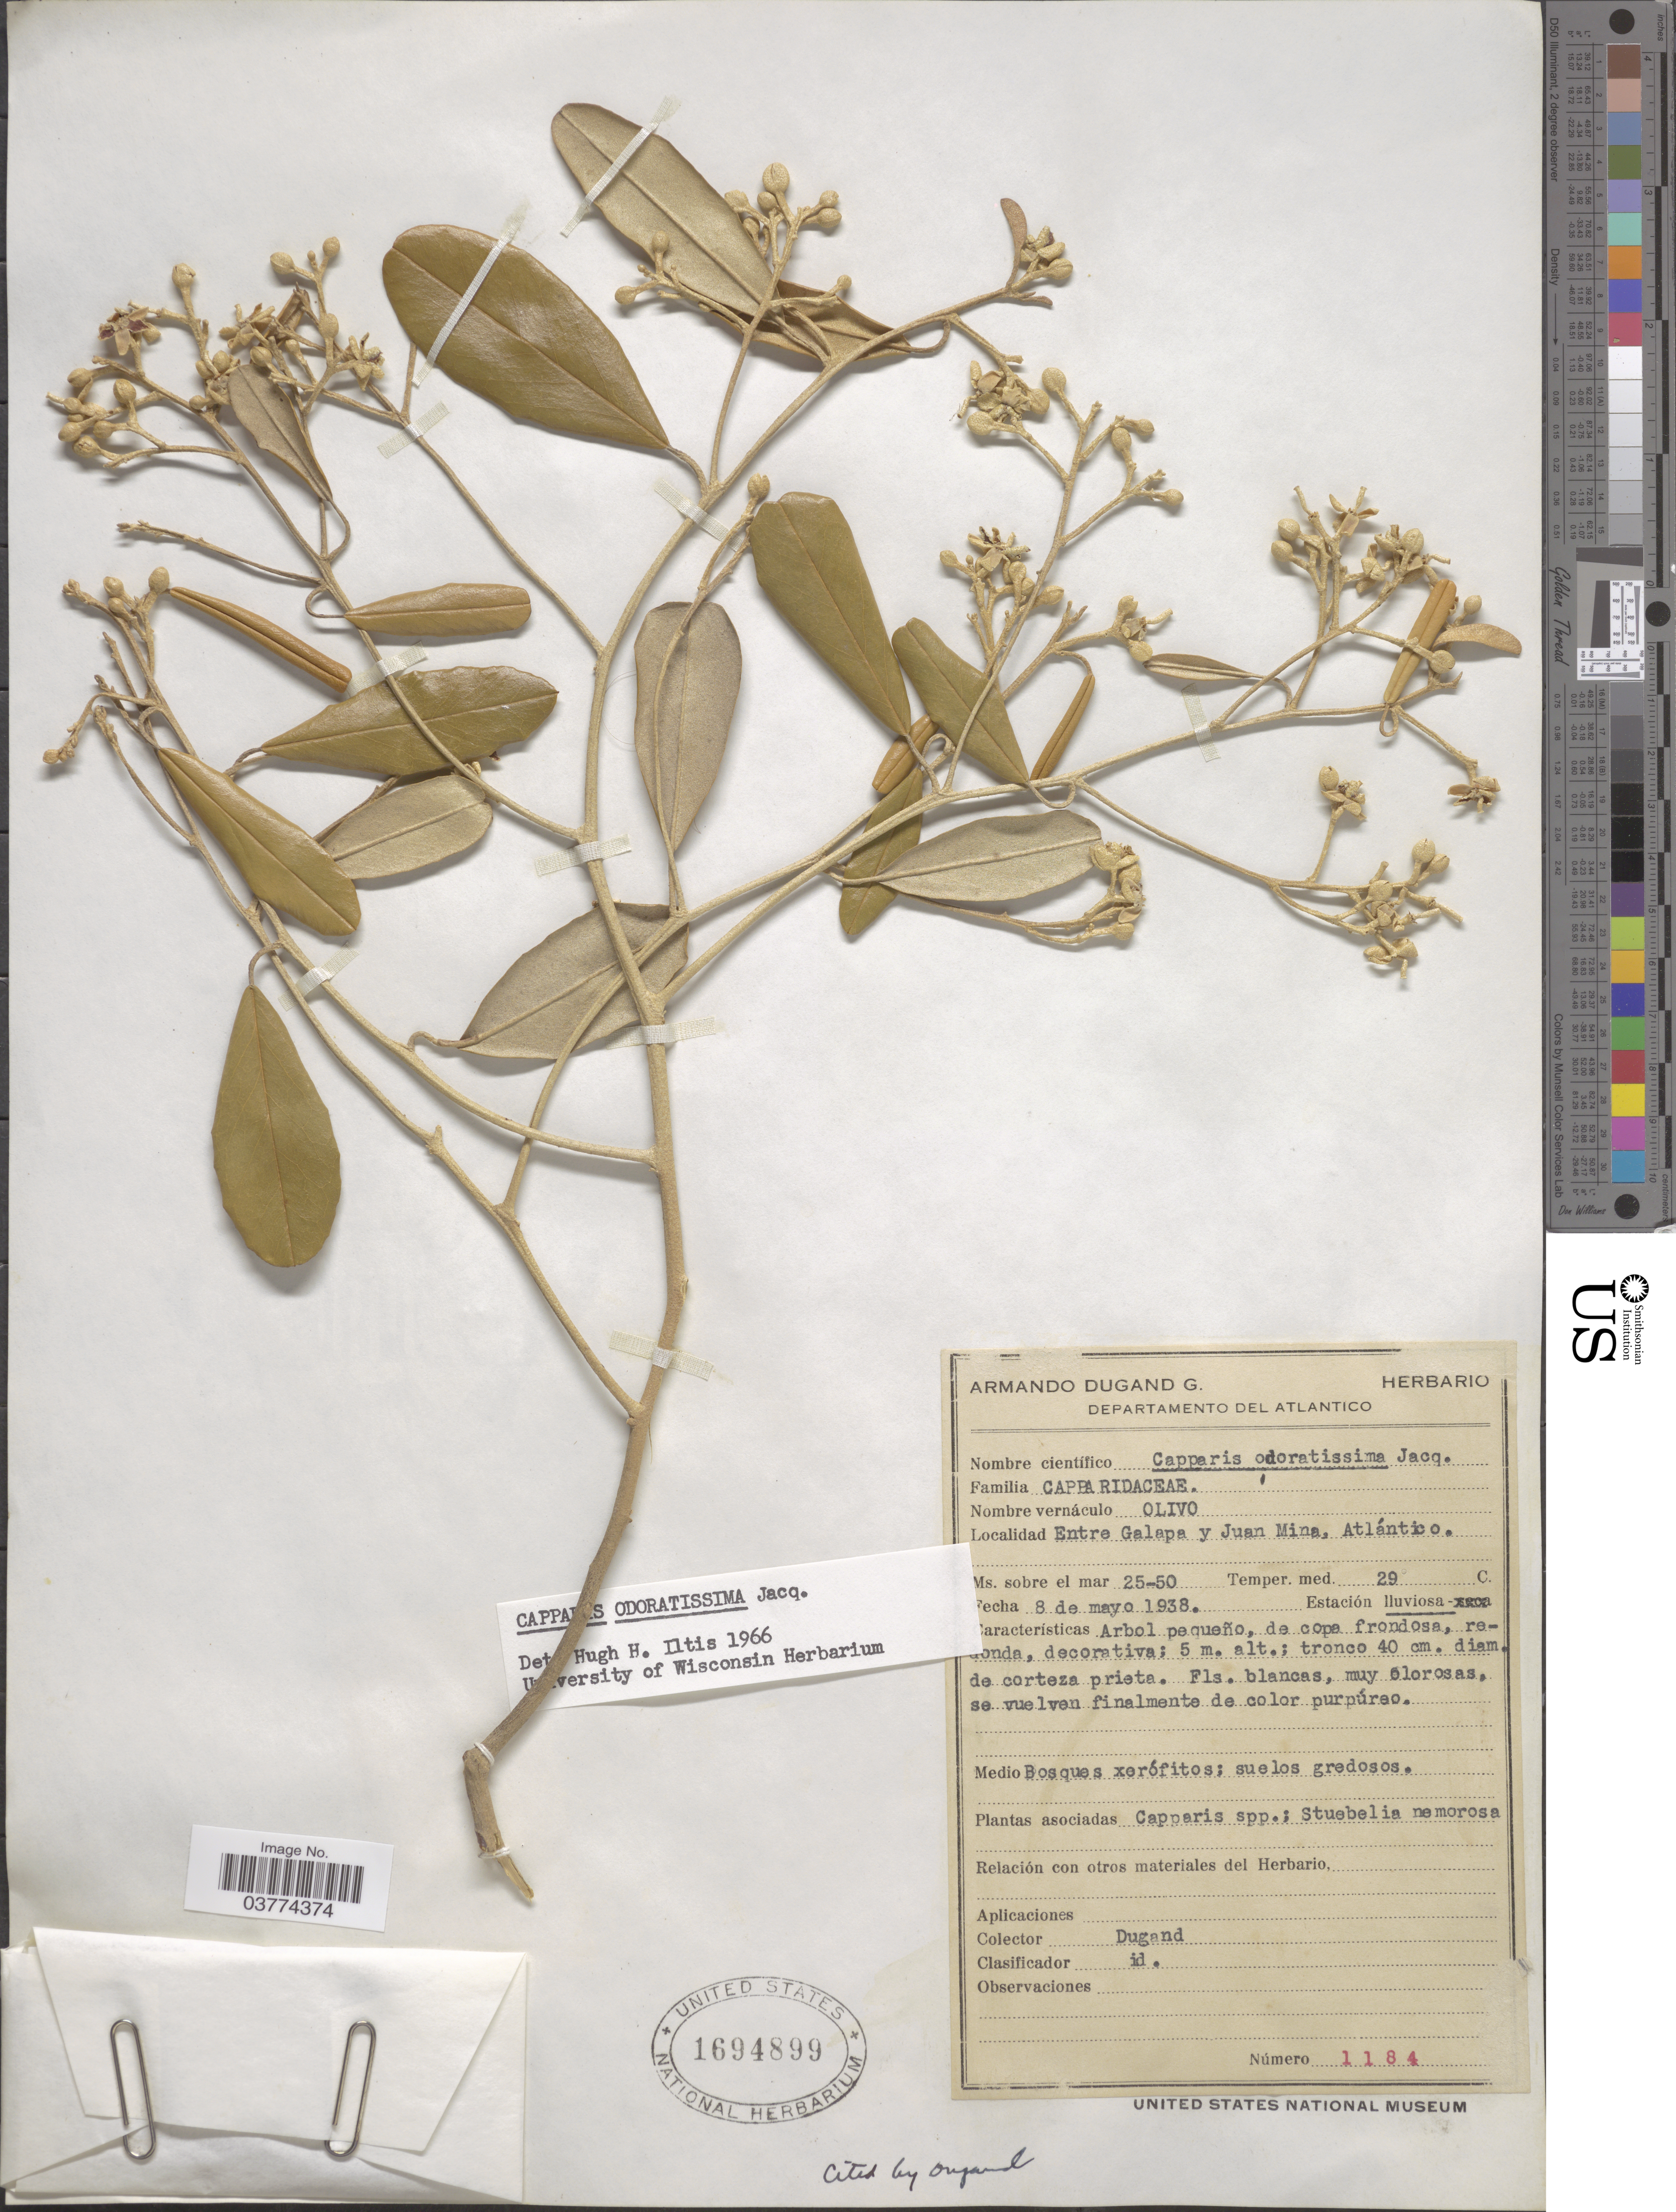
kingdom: Plantae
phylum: Tracheophyta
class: Magnoliopsida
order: Brassicales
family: Capparaceae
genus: Quadrella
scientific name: Quadrella odoratissima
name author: (Jacq.) Hutch.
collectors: A. Dugand G.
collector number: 1184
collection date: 1938-05-08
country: Colombia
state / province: Atlántico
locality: Entre Galapa y Juan Mina.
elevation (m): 25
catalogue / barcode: US 1694899